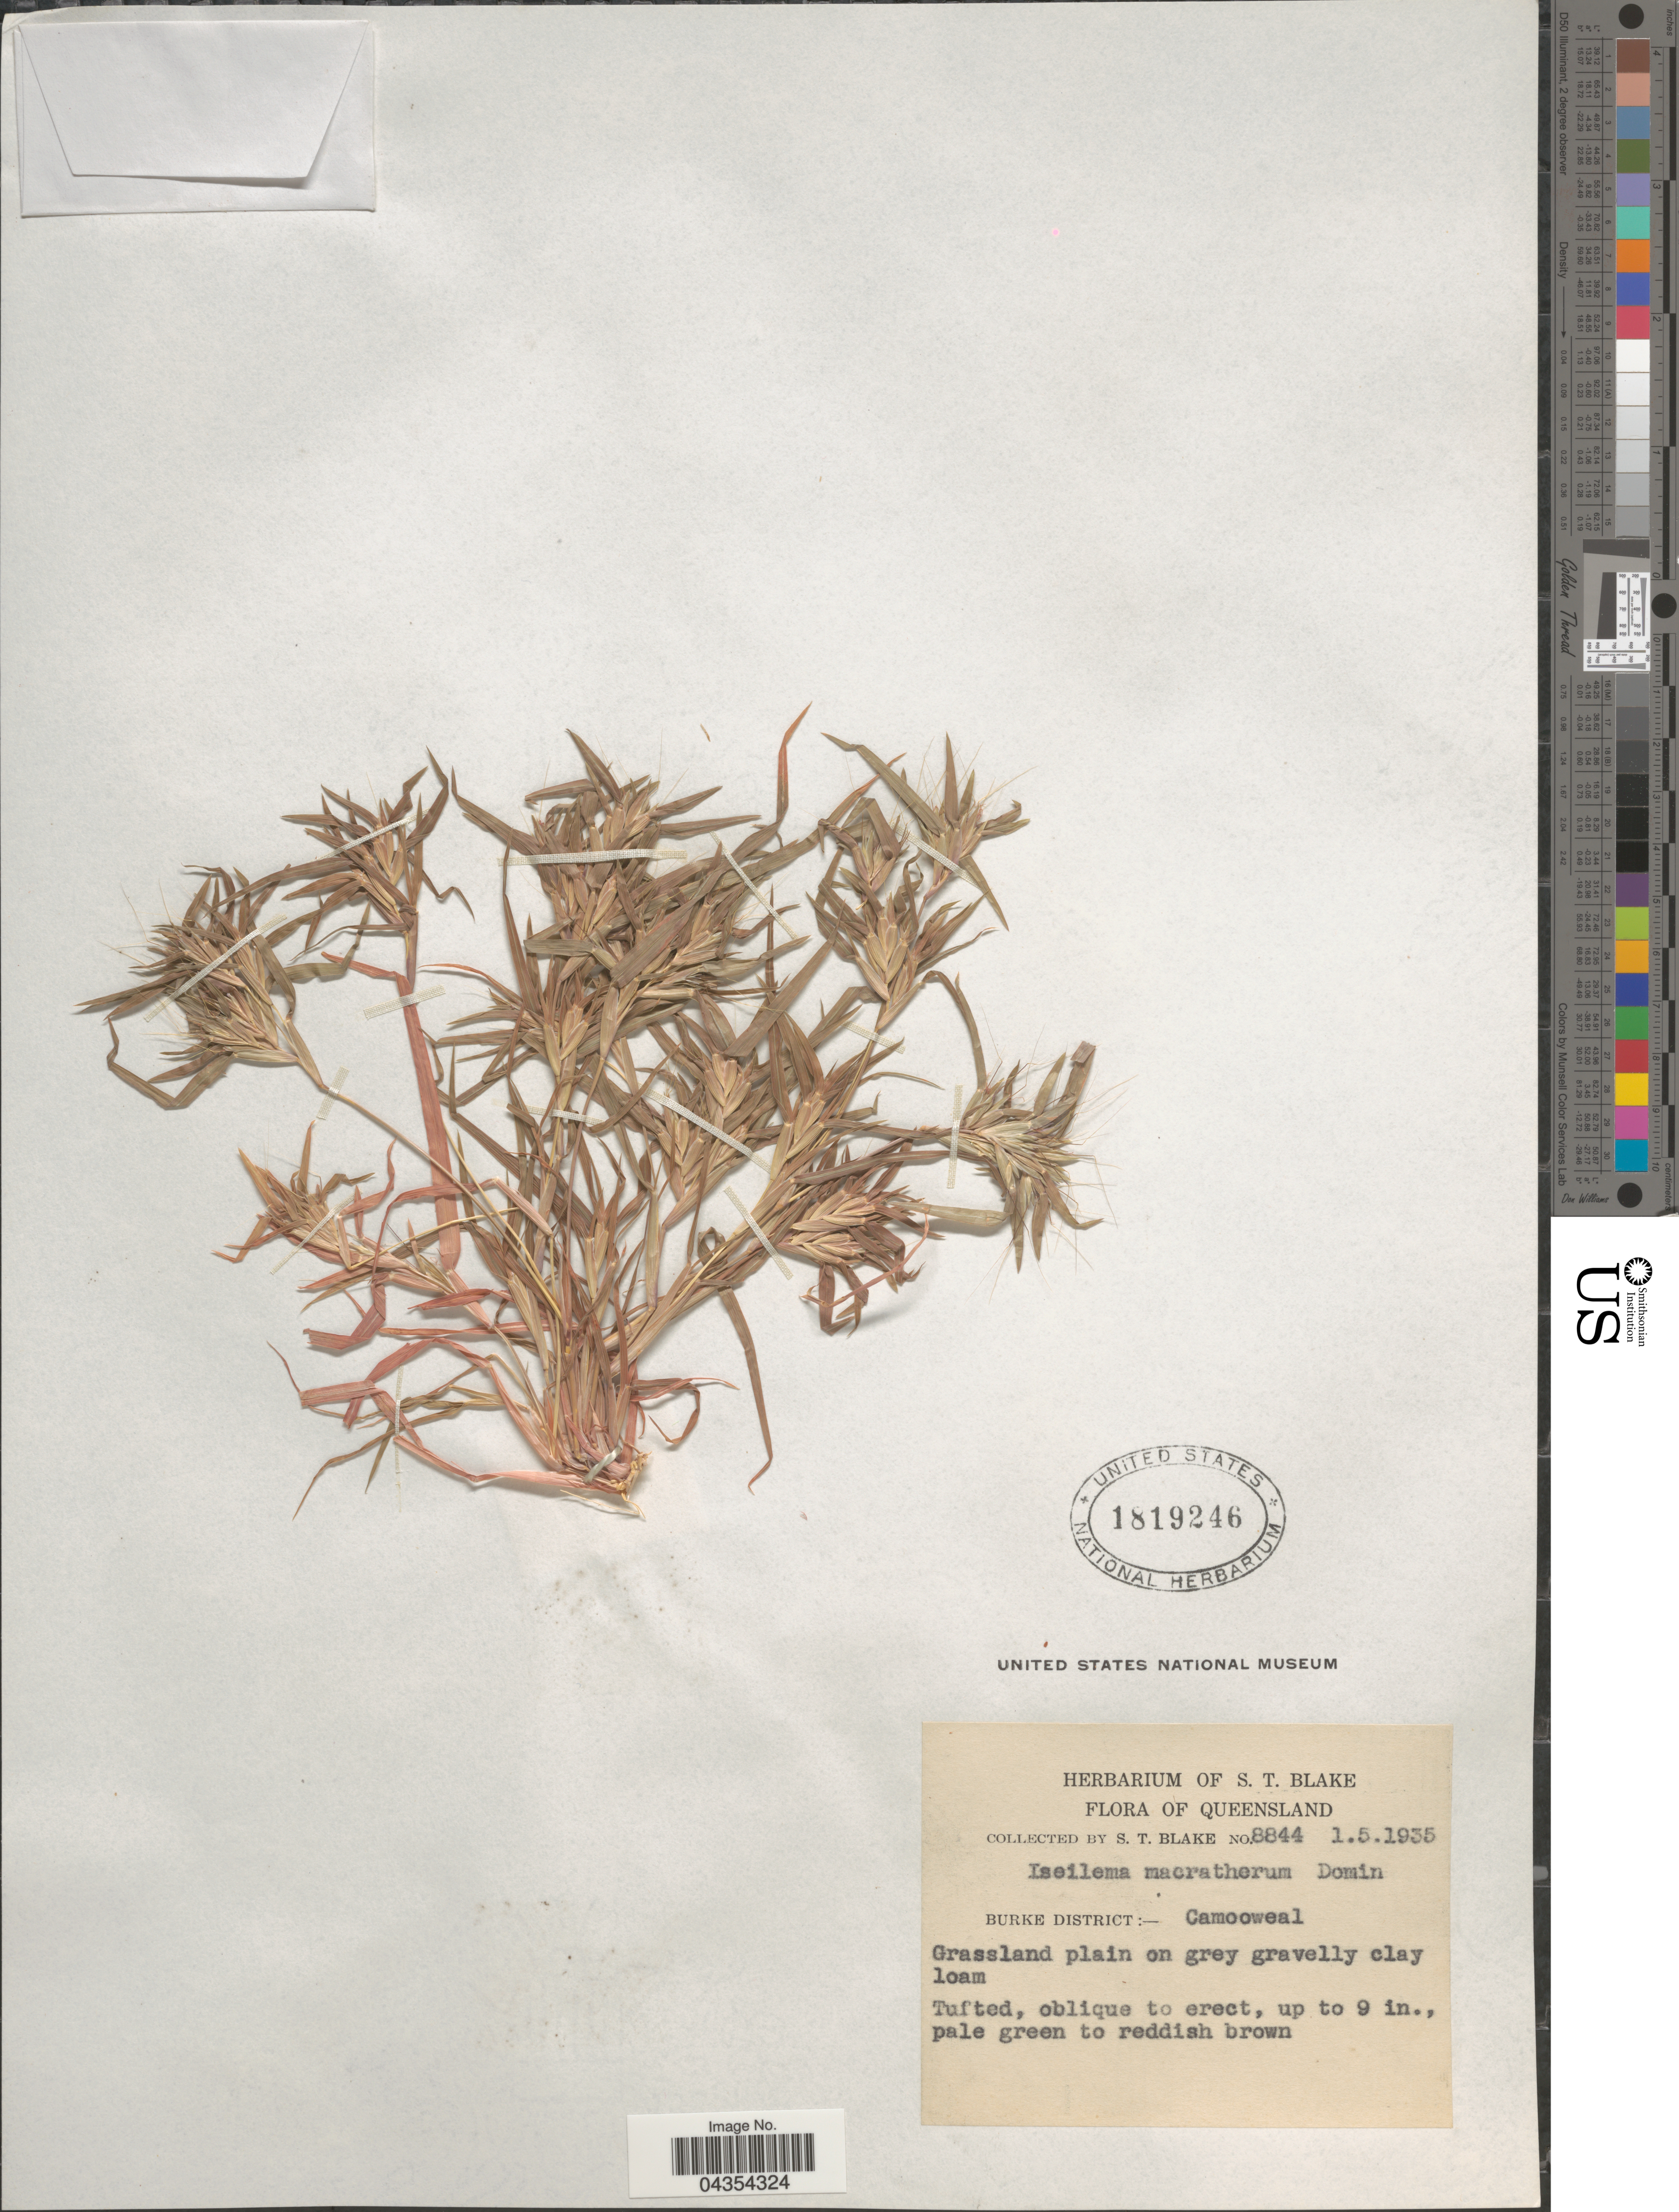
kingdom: Plantae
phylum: Tracheophyta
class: Liliopsida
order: Poales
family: Poaceae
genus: Iseilema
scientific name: Iseilema macratherum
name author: Domin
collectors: S. T. Blake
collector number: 8844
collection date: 1935-05-01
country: Australia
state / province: Queensland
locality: Burke District:- Camooweal.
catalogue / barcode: US 1819246